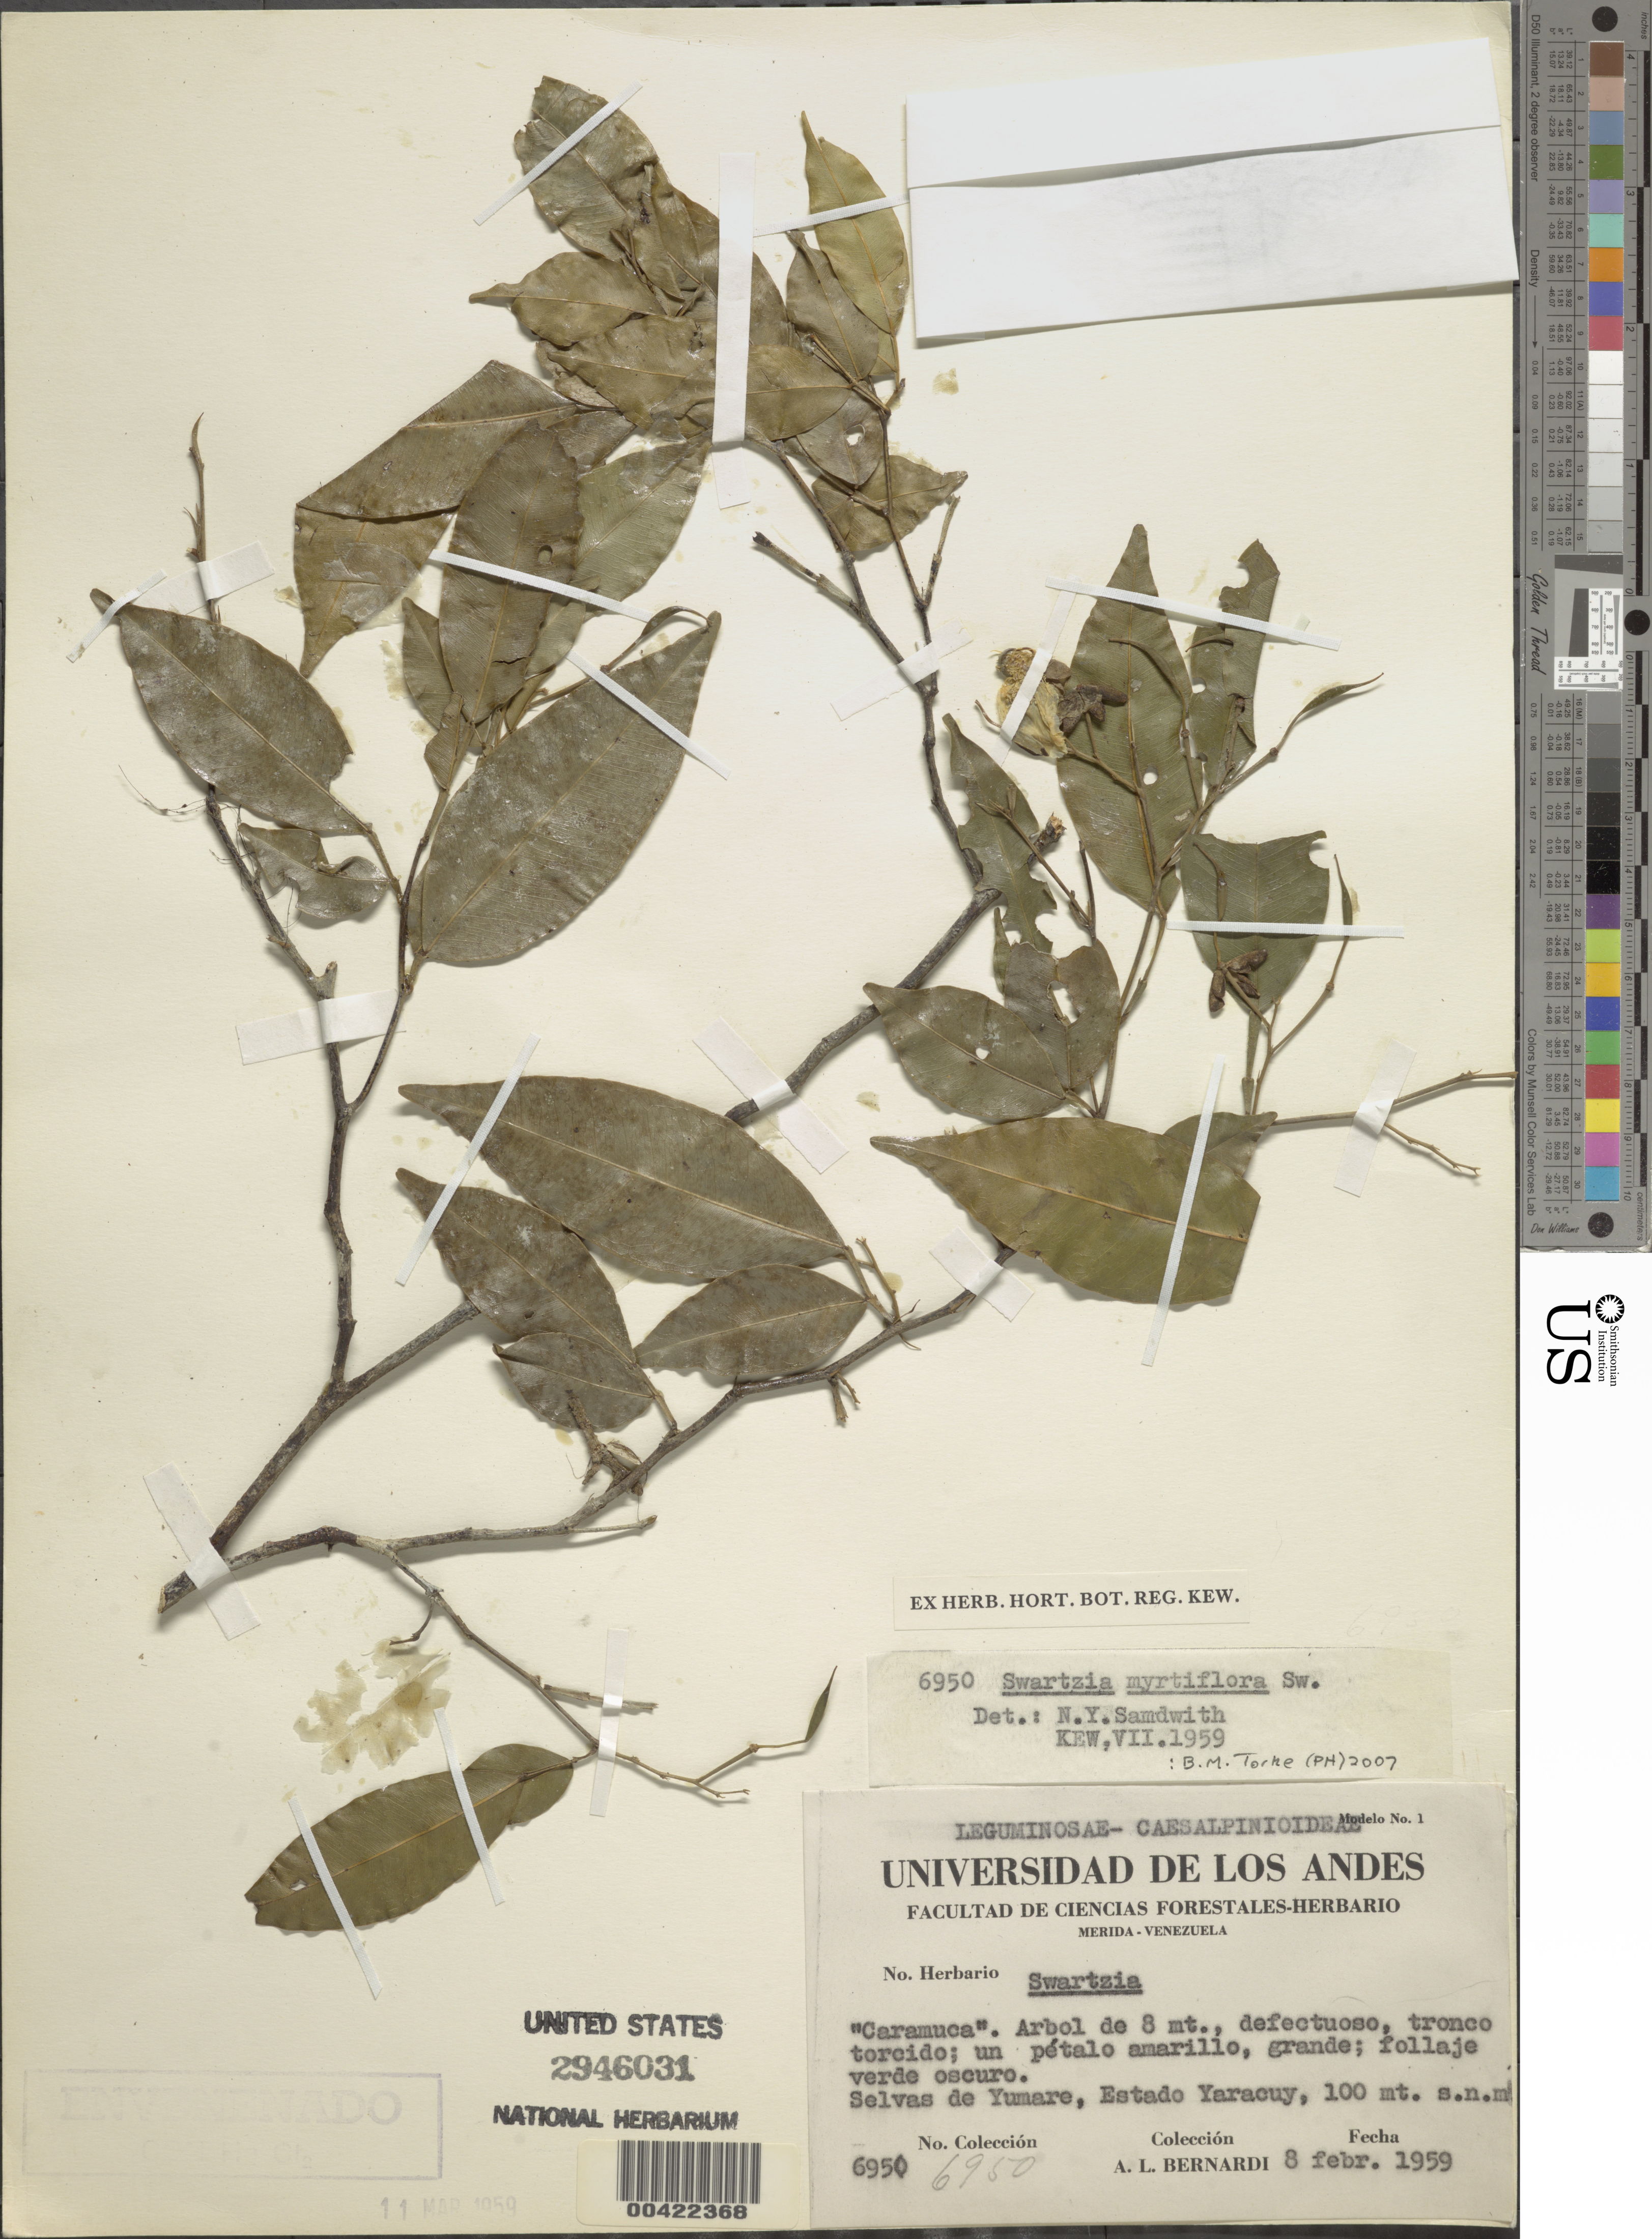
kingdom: Plantae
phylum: Tracheophyta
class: Magnoliopsida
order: Fabales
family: Fabaceae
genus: Swartzia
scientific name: Swartzia myrtifolia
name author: Sm.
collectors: A. L. Bernardi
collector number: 6950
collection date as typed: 08 Feb 1959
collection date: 1959-02-08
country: Venezuela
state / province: Yaracuy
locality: Selvas de yumare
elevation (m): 100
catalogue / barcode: US 2946031